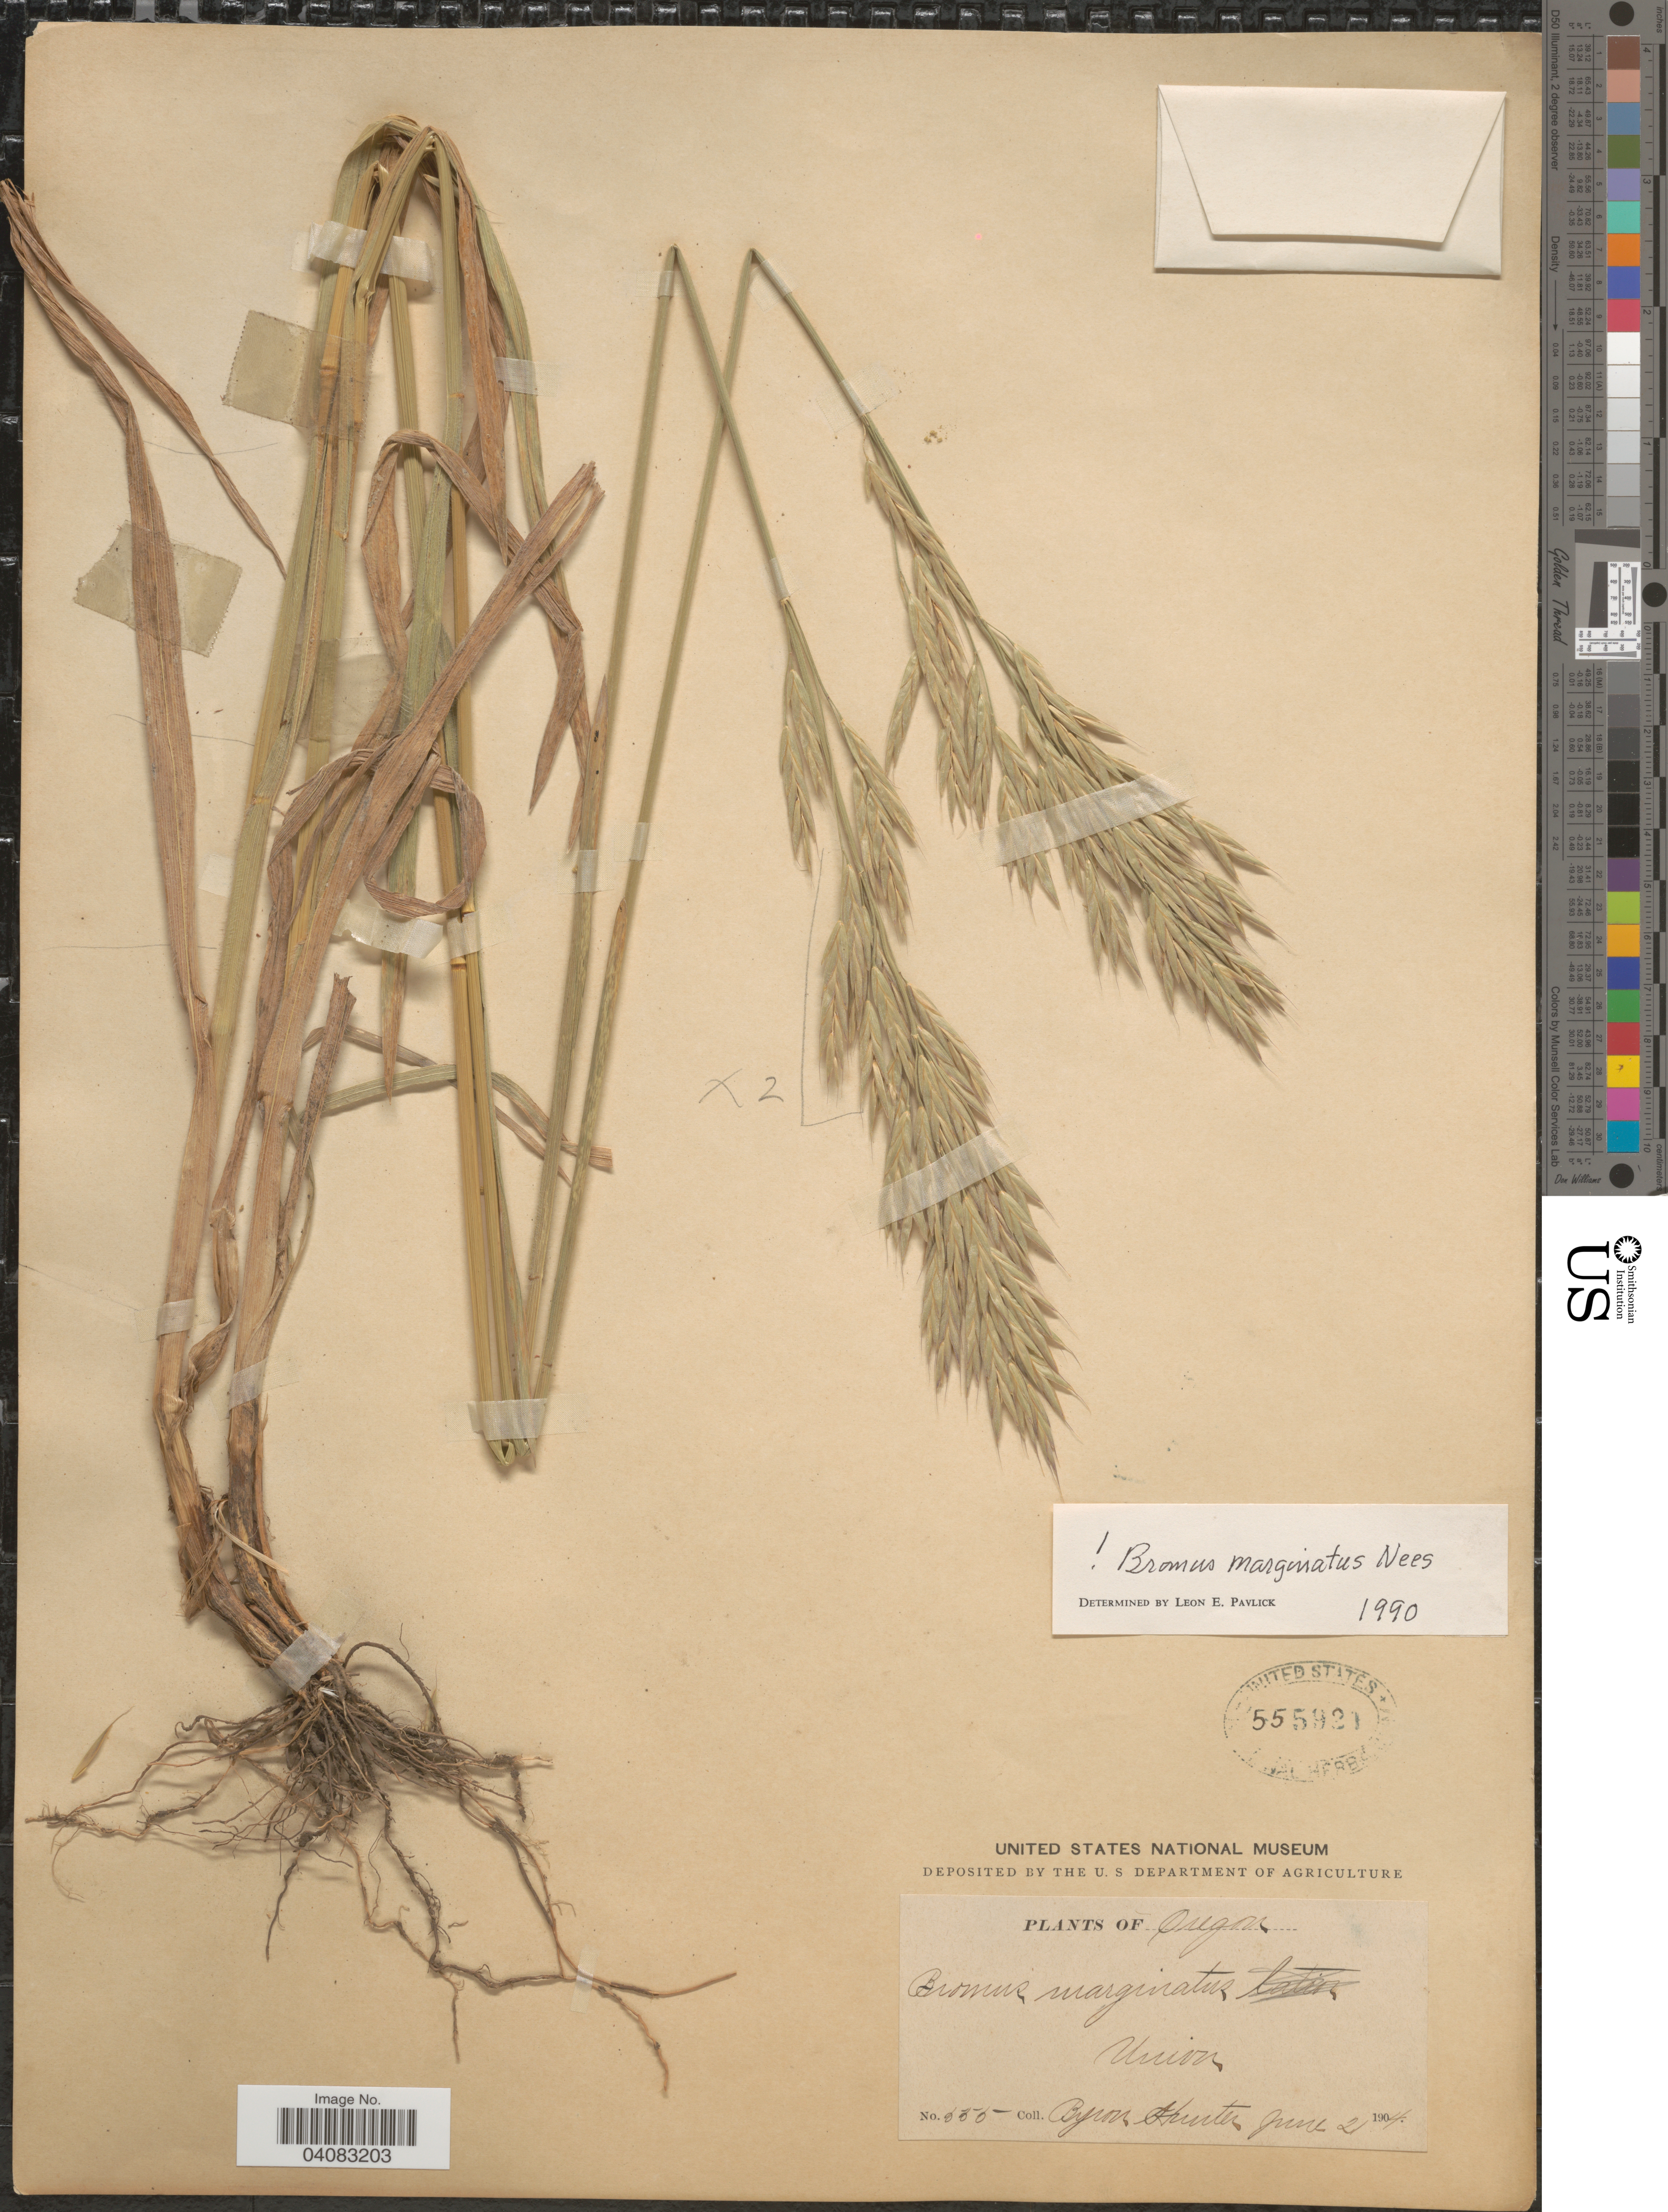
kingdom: Plantae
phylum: Tracheophyta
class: Liliopsida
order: Poales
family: Poaceae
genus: Bromus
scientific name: Bromus marginatus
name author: Nees ex Steud.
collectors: B. Hunter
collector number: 555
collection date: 1904-06-02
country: United States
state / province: Oregon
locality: Union.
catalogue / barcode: US 555921